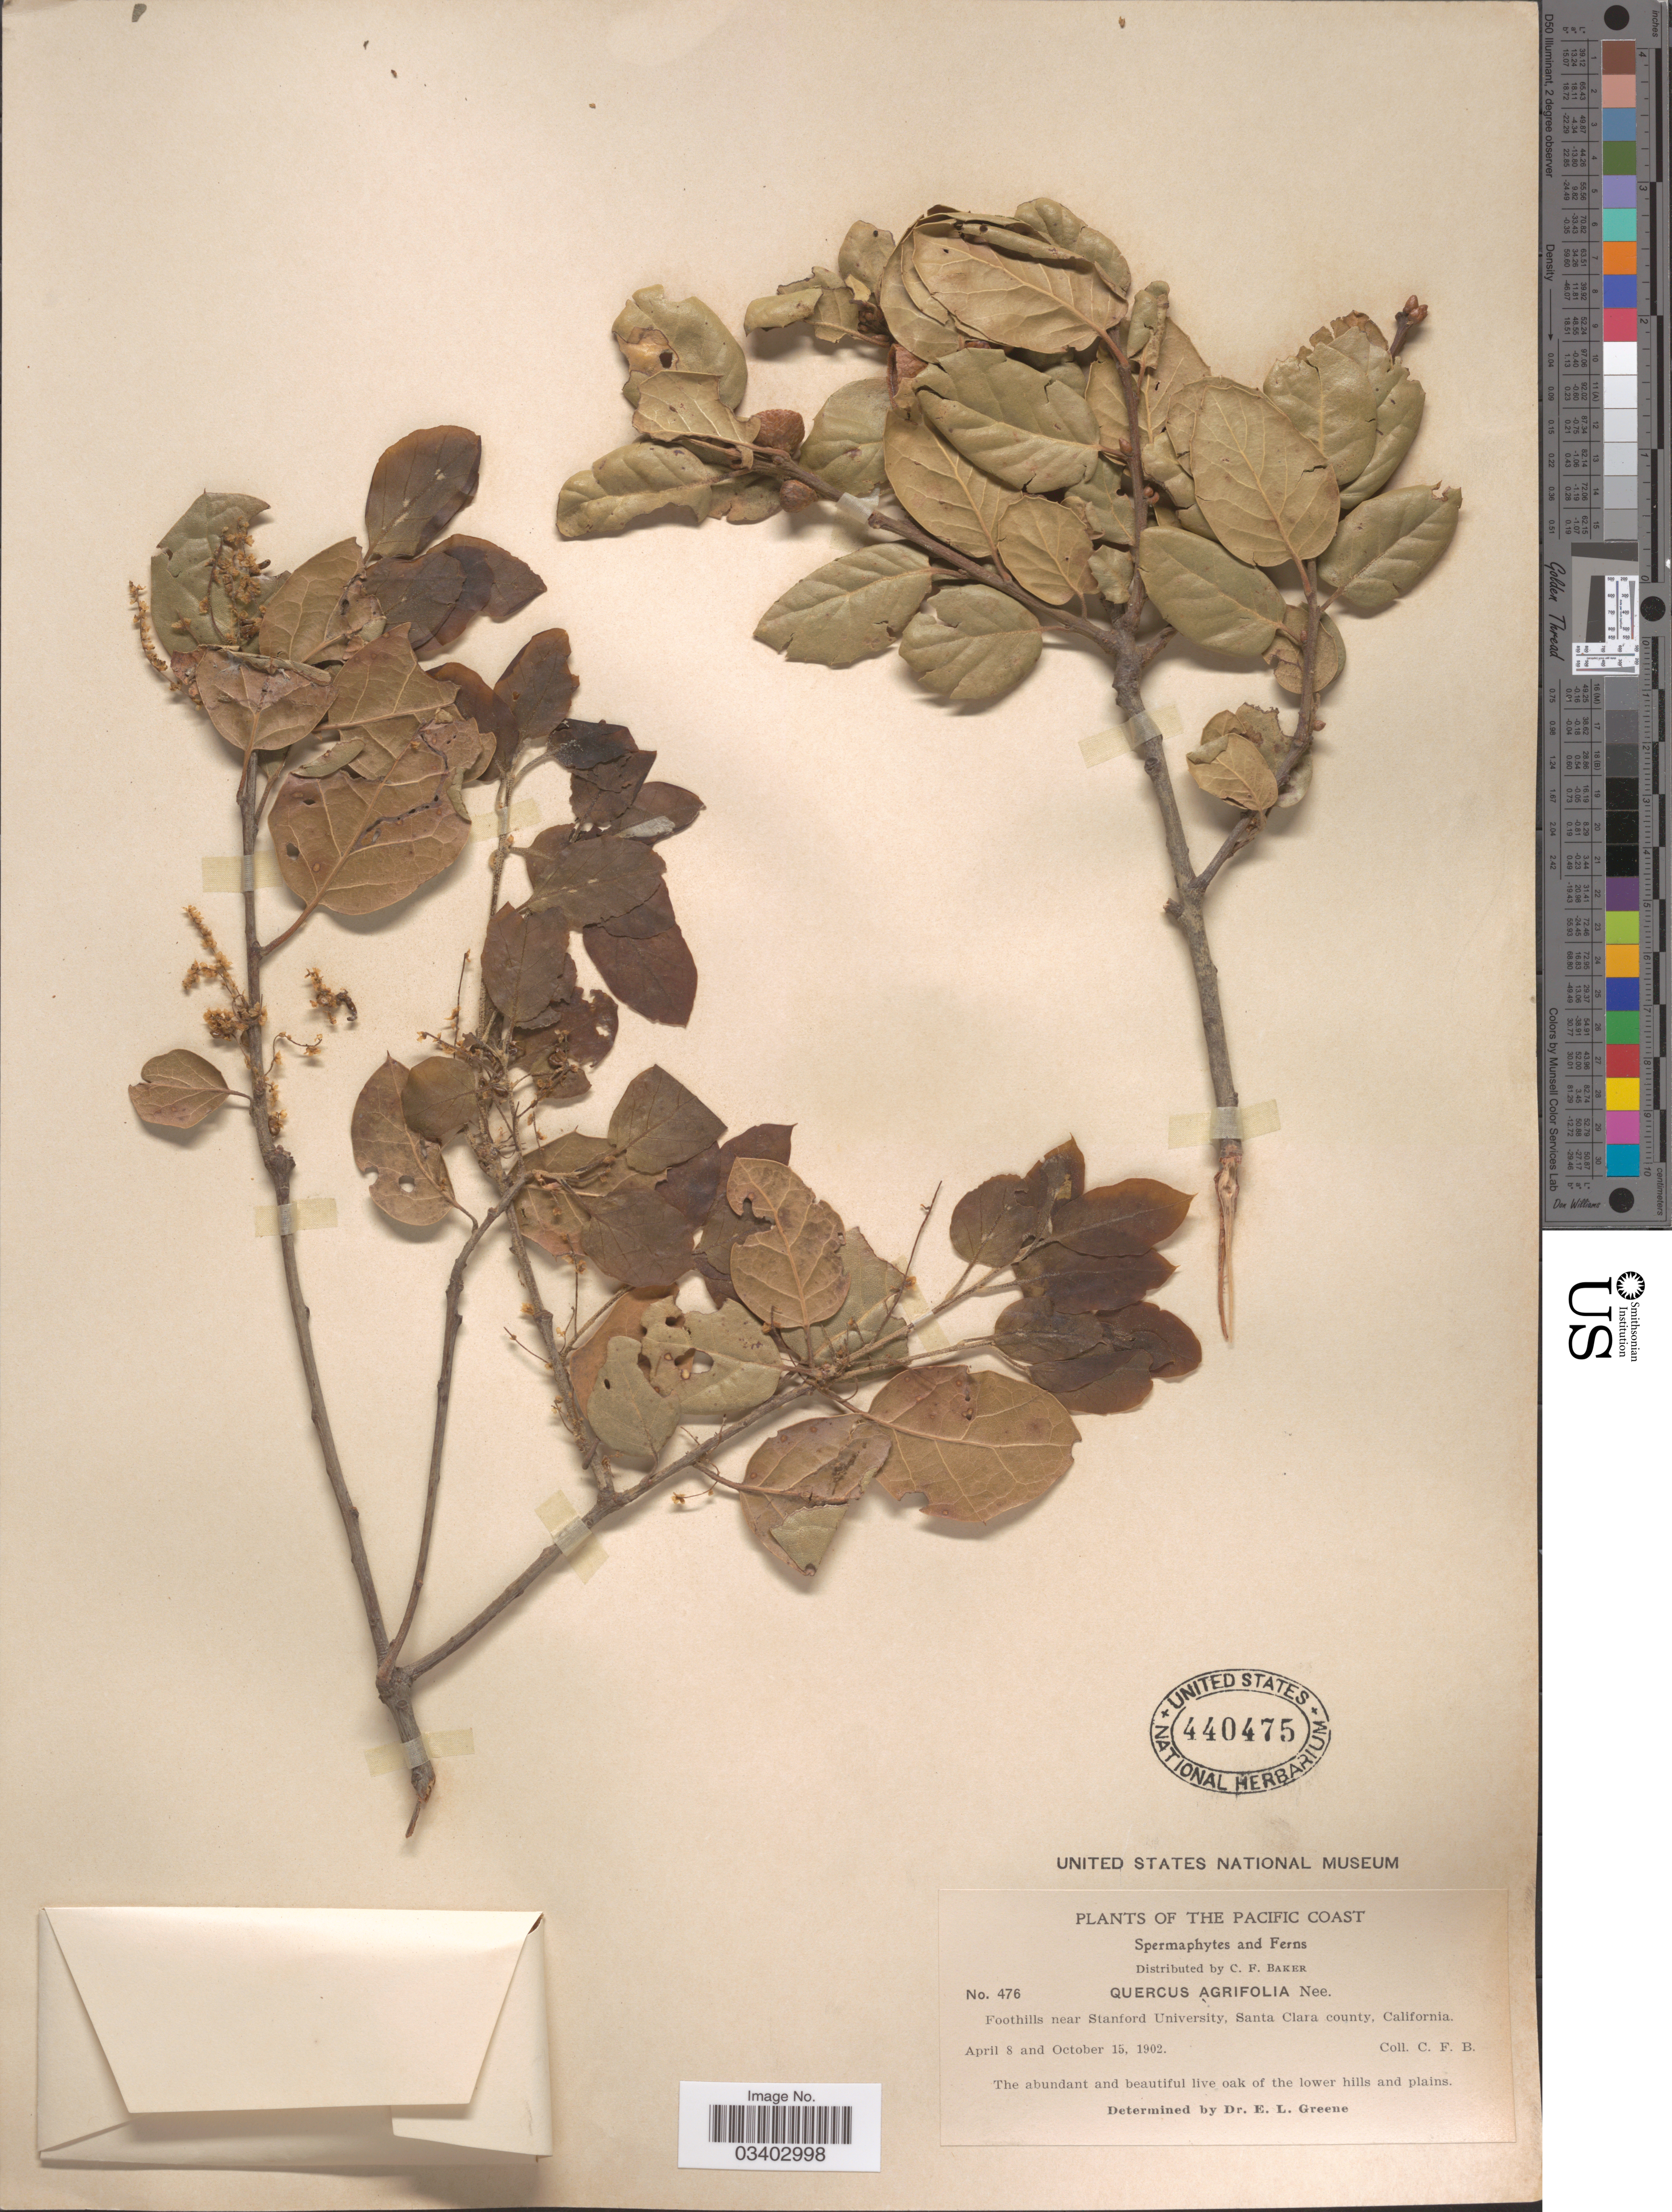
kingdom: Plantae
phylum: Tracheophyta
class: Magnoliopsida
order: Fagales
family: Fagaceae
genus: Quercus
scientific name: Quercus agrifolia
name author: Née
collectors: C. F. Baker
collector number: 476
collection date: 1902-04-08/1902-10-15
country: United States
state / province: California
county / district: Santa Clara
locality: The Pacific Coast. Foothills near Stanford University, Santa Clara county.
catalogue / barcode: US 440475